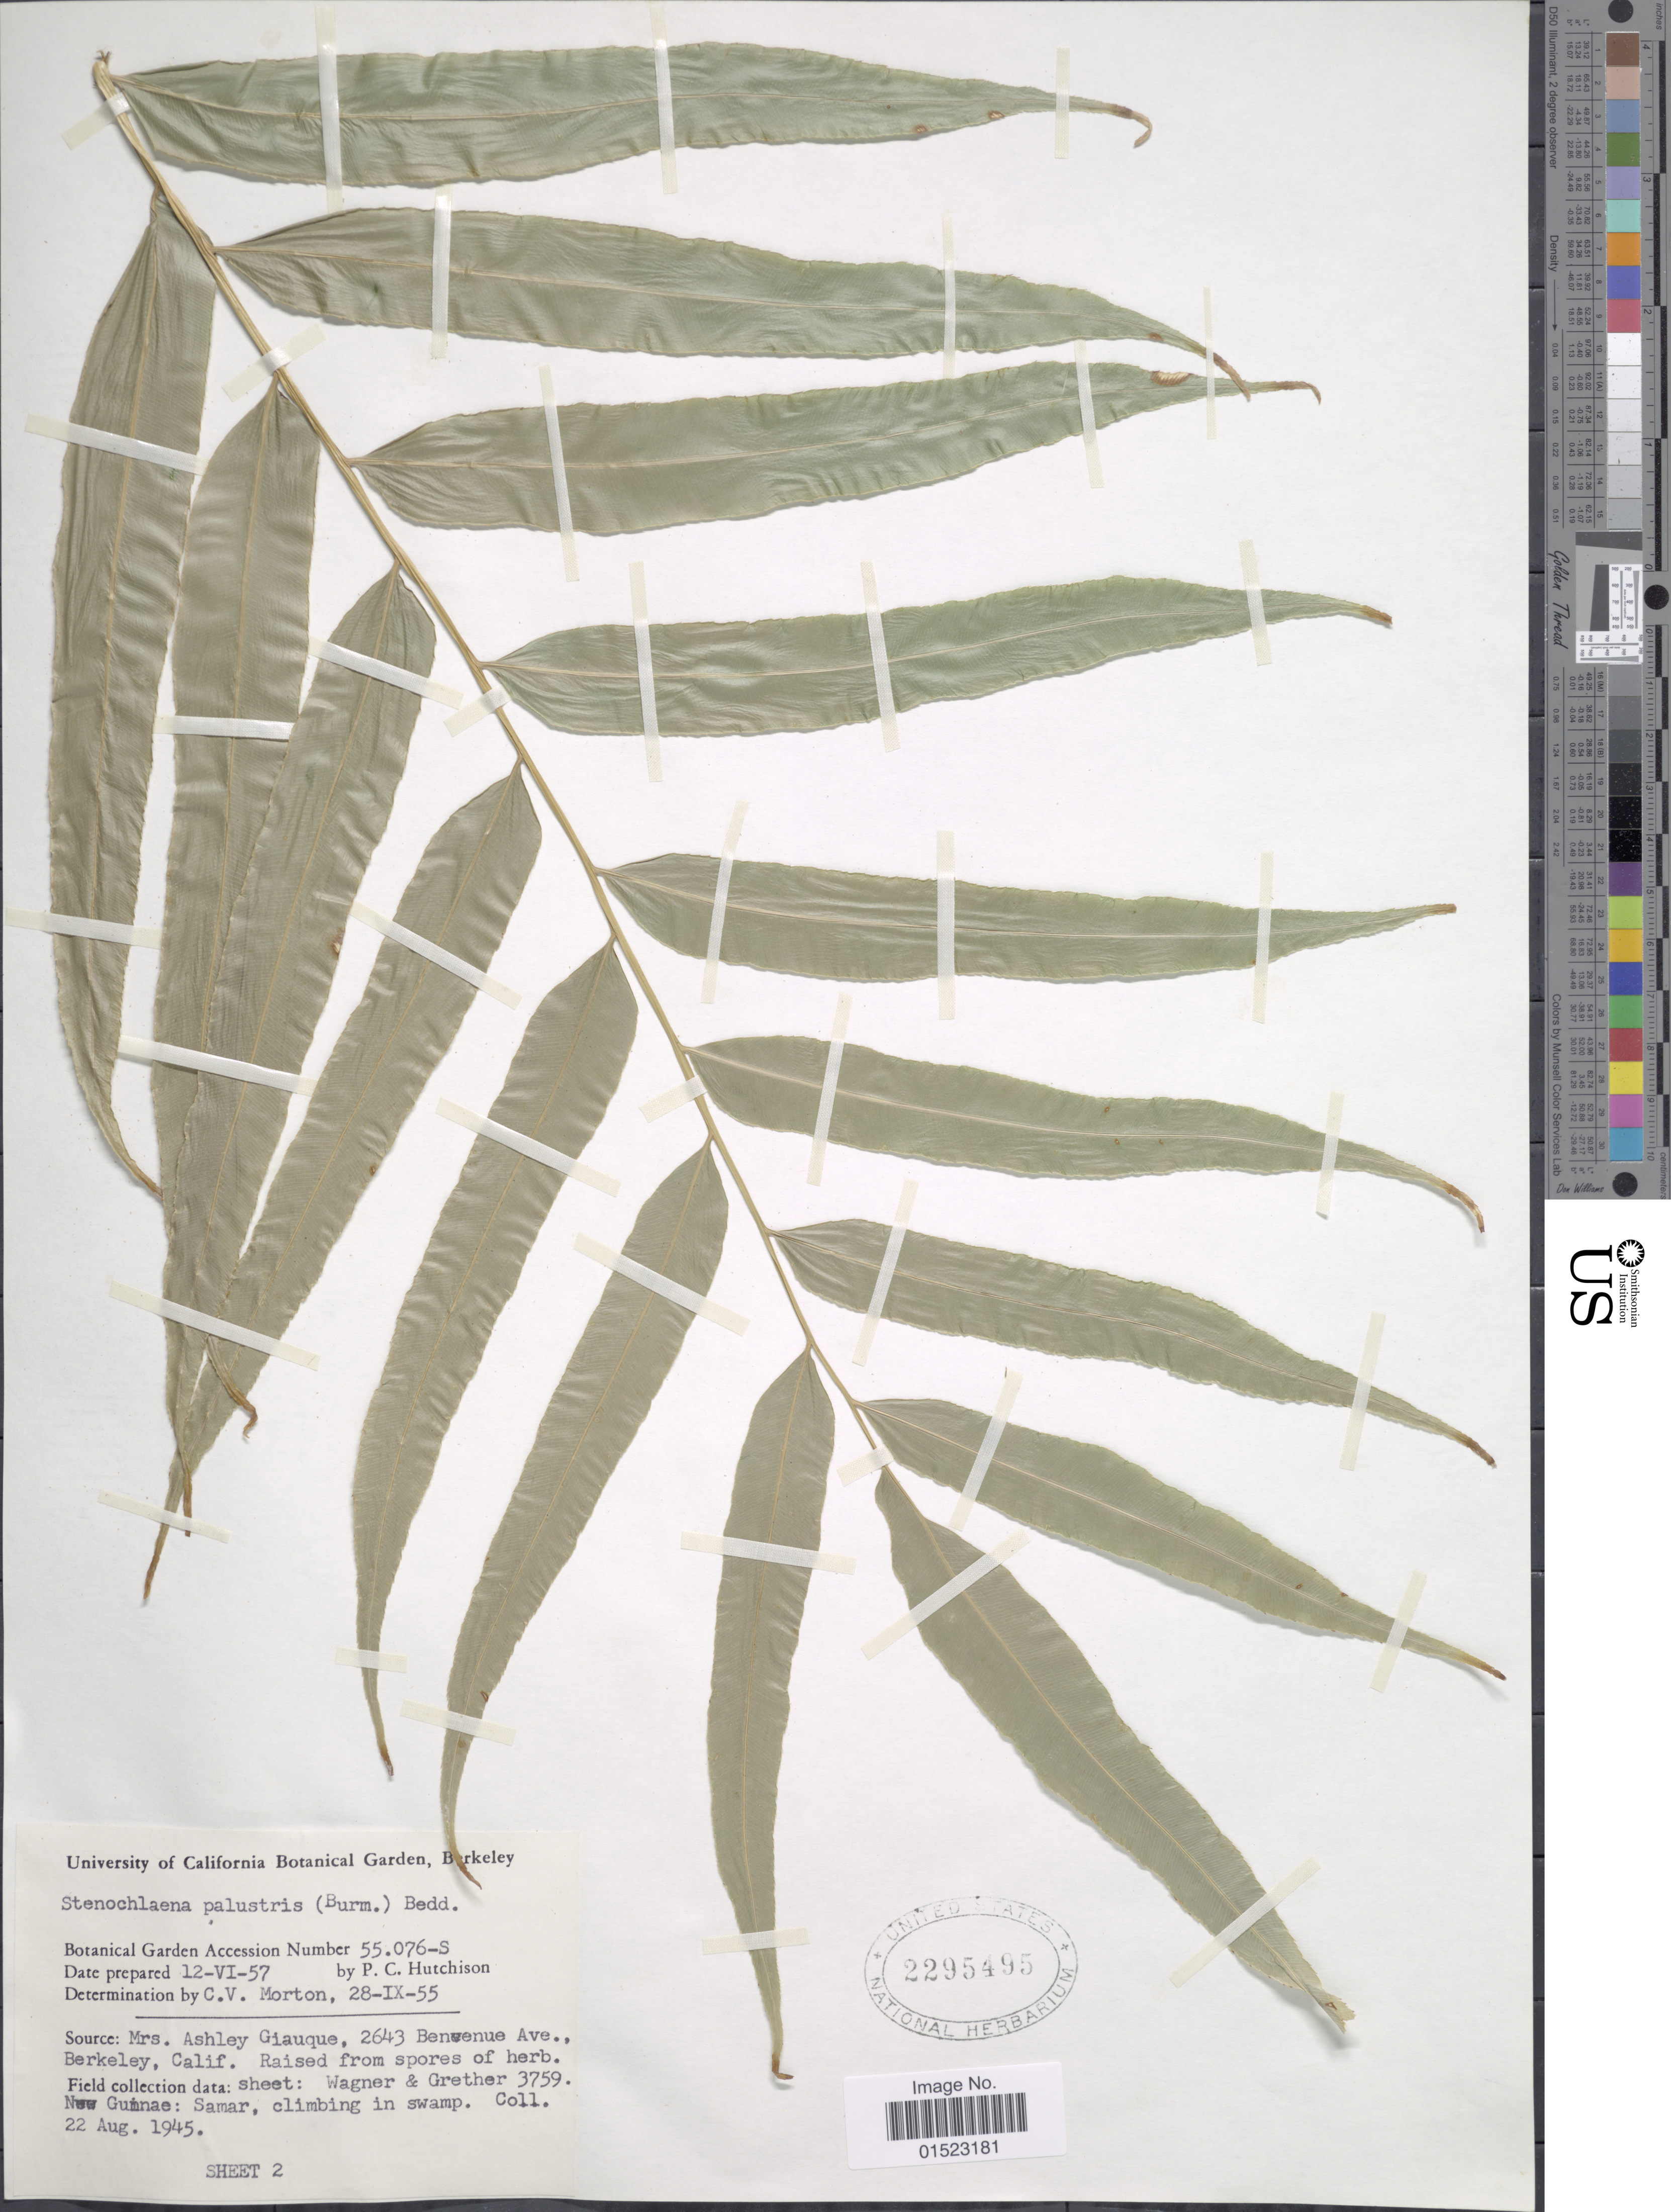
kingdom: Plantae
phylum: Tracheophyta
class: Polypodiopsida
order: Polypodiales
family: Blechnaceae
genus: Stenochlaena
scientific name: Stenochlaena milnei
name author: Underw.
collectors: P. C. Hutchison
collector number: Botanical Garden Accession 55076-S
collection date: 1945-08-22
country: United States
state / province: California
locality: Source : Mrs. Ashley Giauque, 2643 Benvenue Ave., Brekeley , Raised from spores of herb, Field collection data ; Wagner & Grether 3759, New Guinea: Samar, climbing in swamp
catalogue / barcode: US 2295495